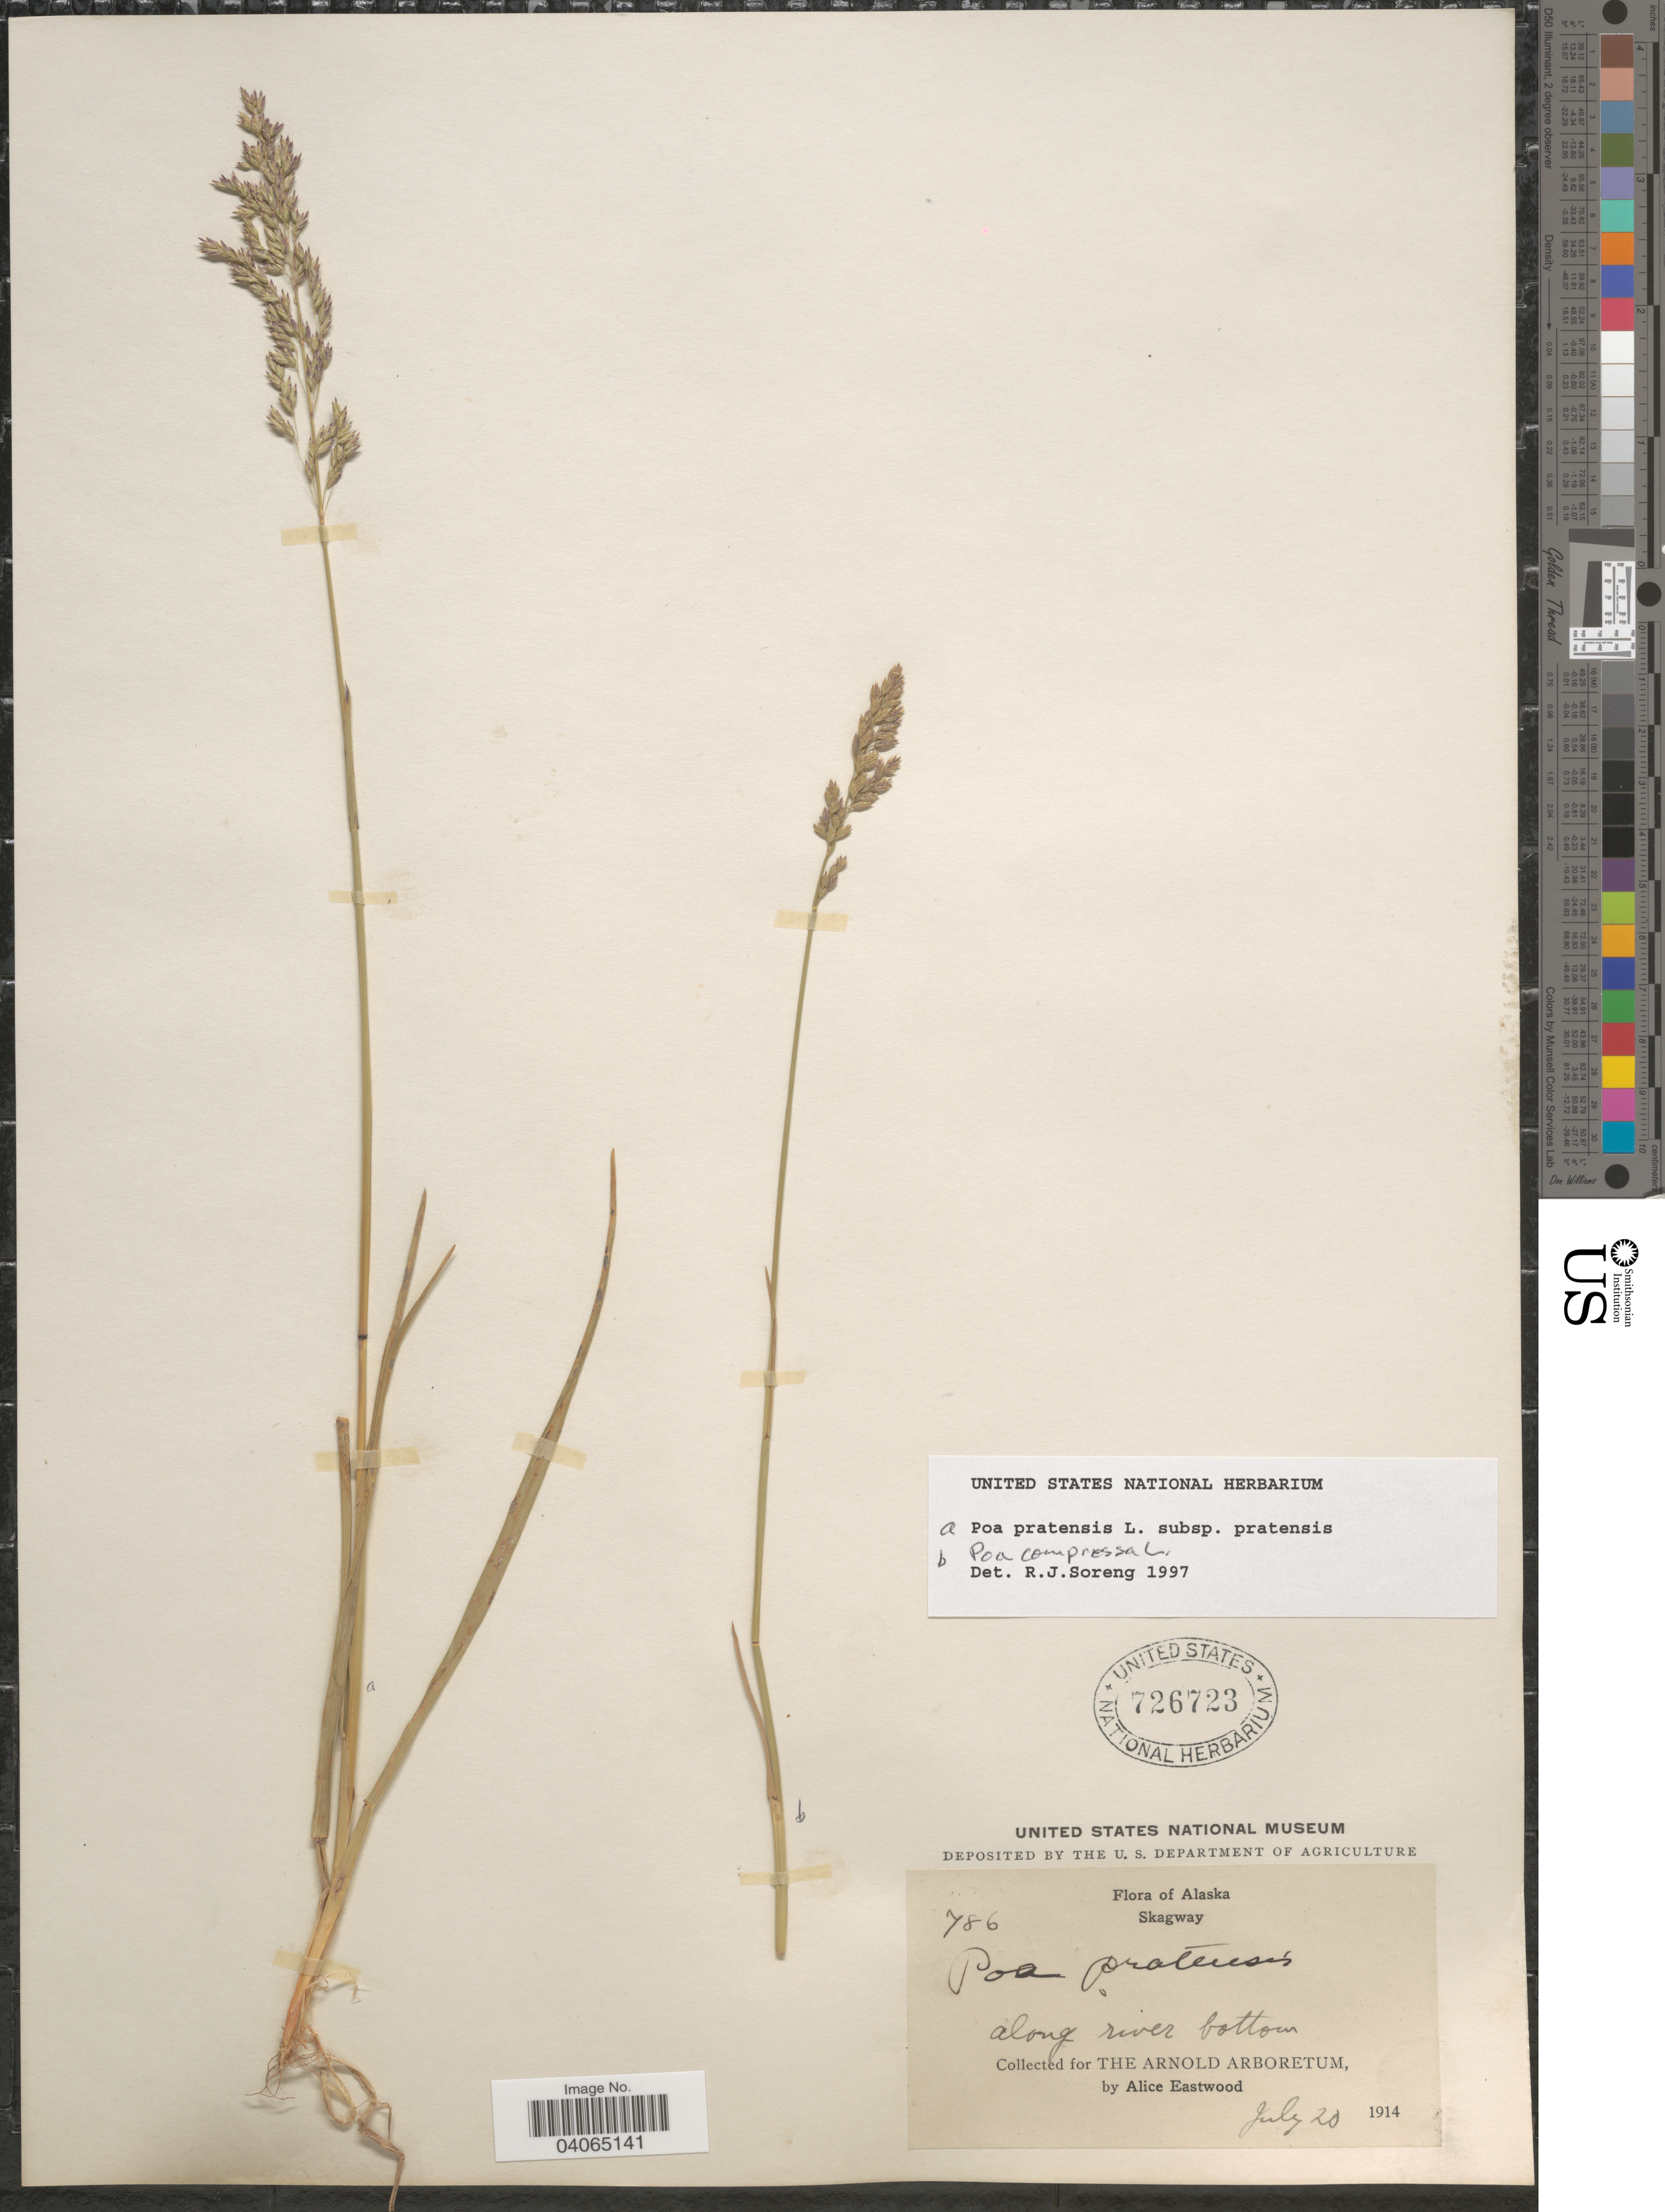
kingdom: Plantae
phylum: Tracheophyta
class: Liliopsida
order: Poales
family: Poaceae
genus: Poa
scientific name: Poa pratensis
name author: L.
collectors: A. Eastwood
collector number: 786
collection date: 1914-07-20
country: United States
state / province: Alaska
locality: Skagway. Along river bottom.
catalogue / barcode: US 726723